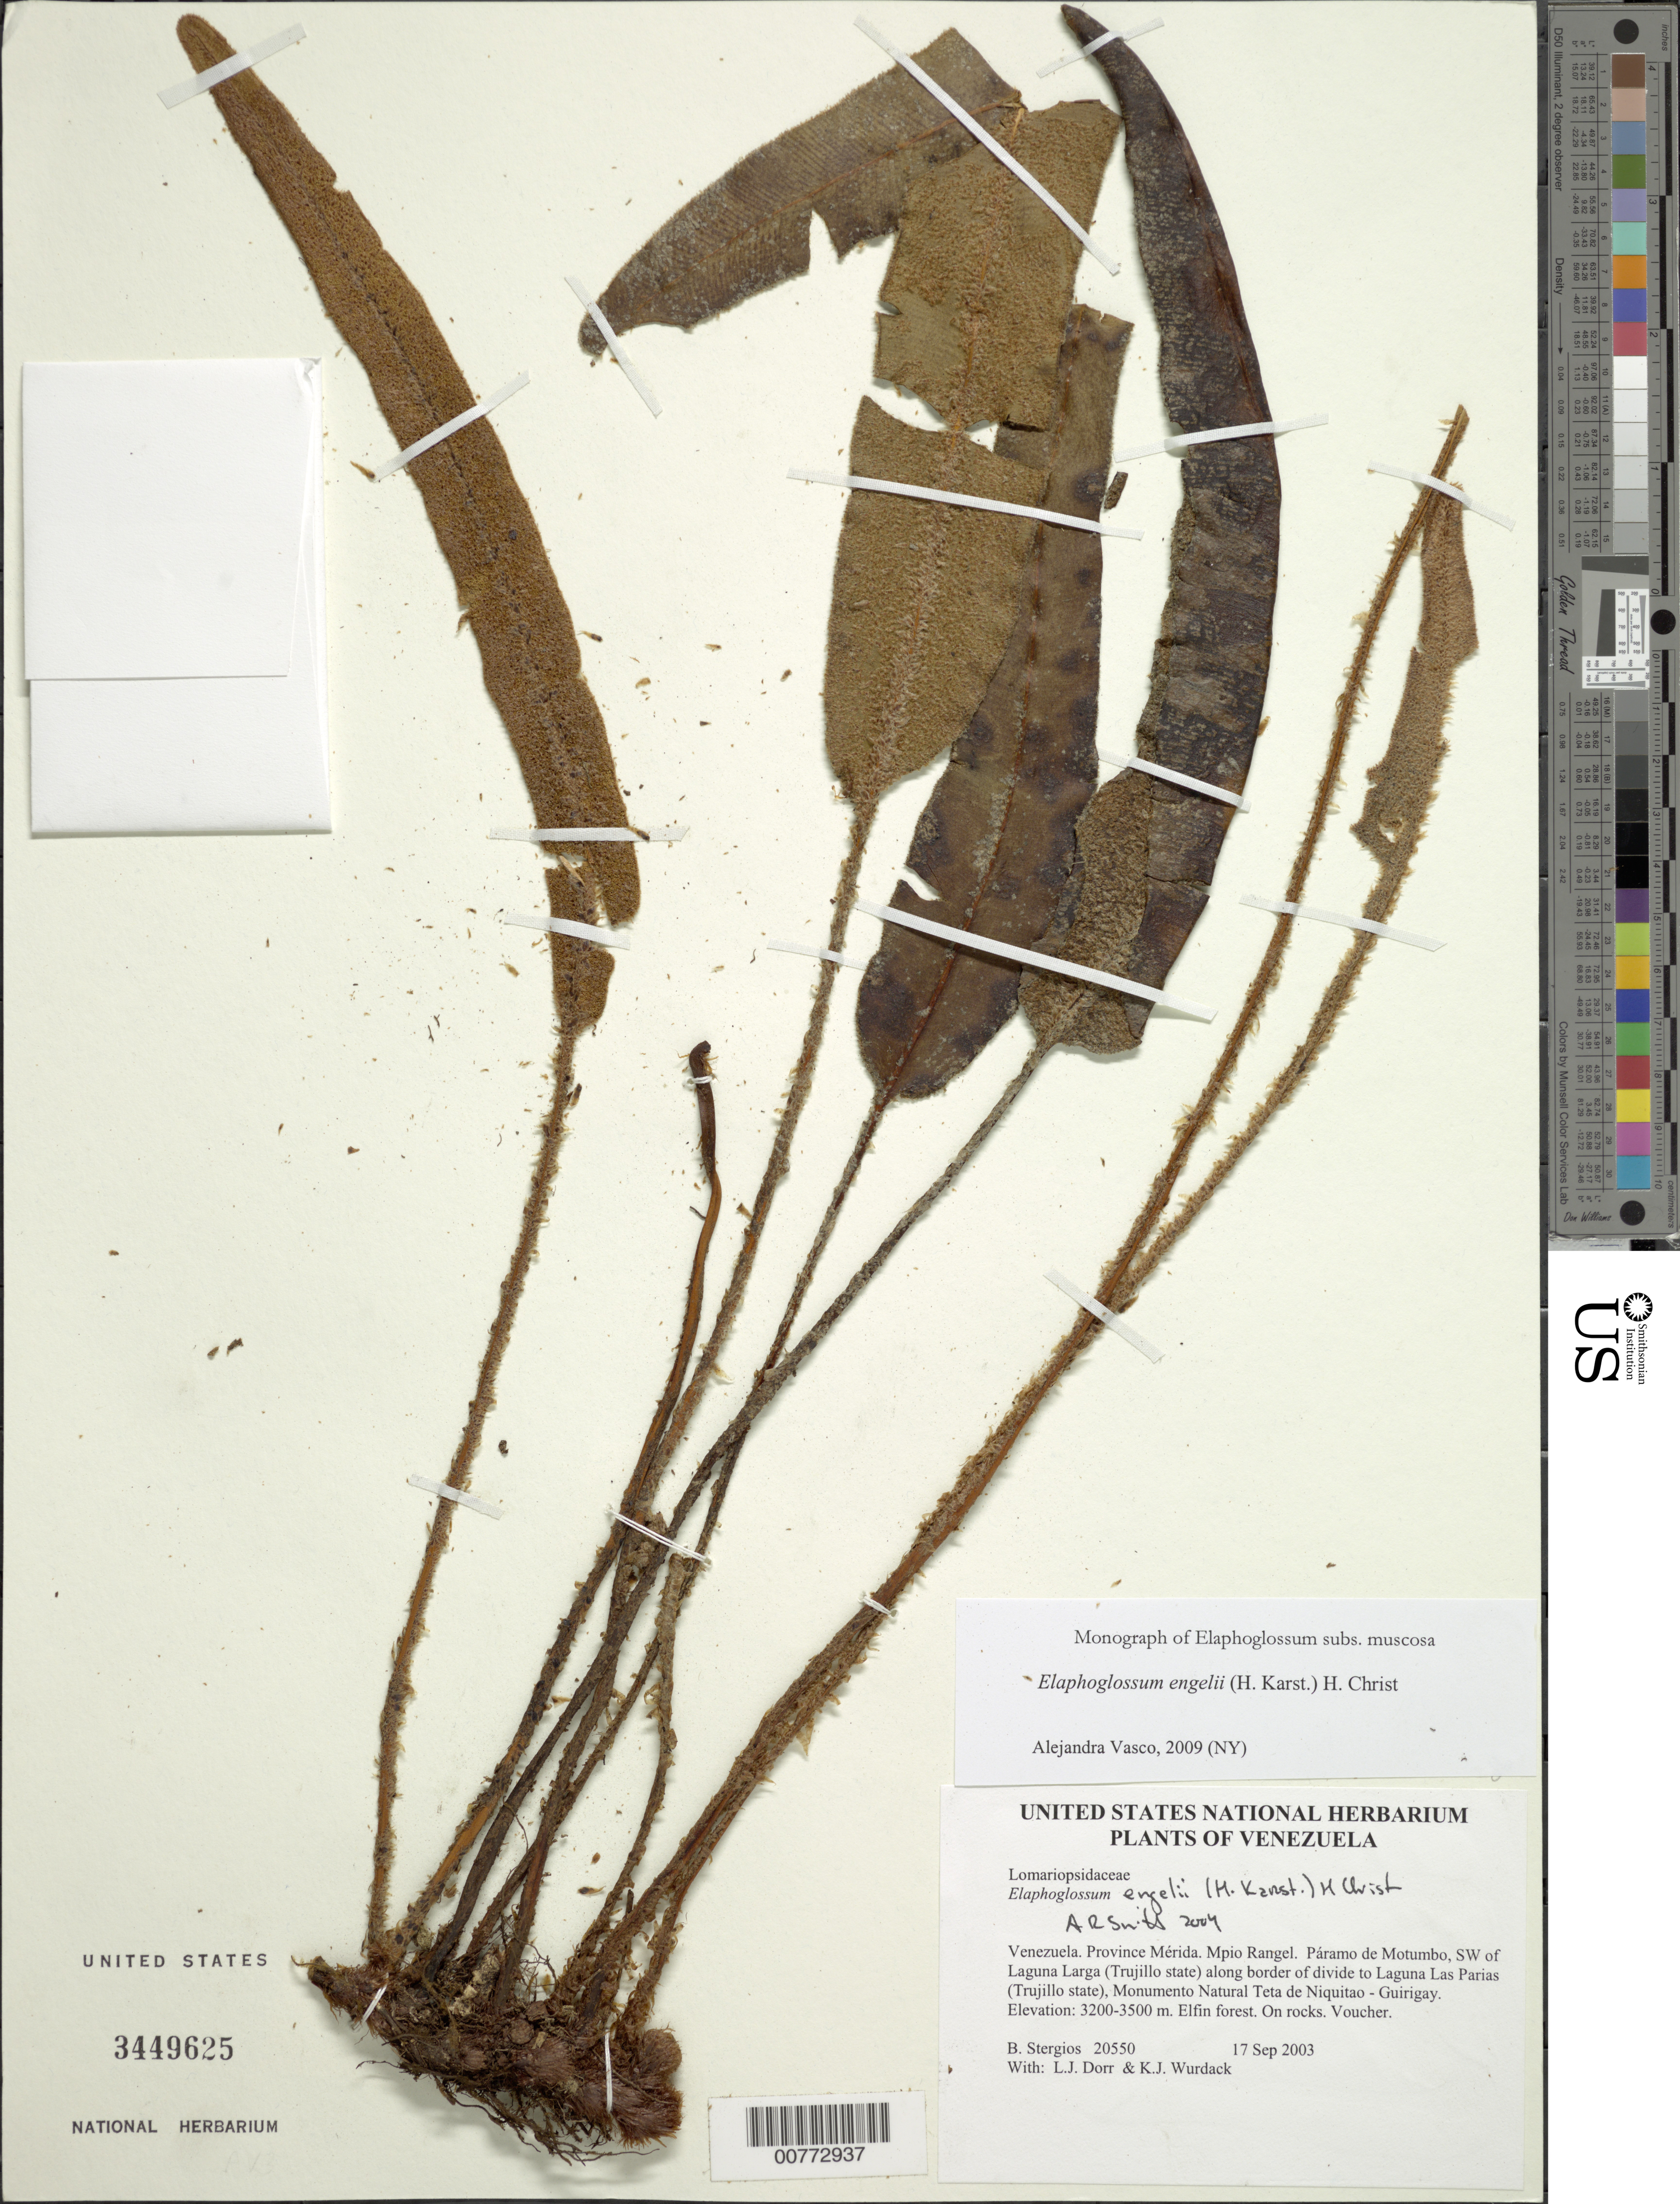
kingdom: Plantae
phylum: Tracheophyta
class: Polypodiopsida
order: Polypodiales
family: Dryopteridaceae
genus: Elaphoglossum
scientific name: Elaphoglossum engelii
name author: (H. Karst.) Christ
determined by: Smith, Alan R., (UC)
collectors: B. G. Stergios, L. J. Dorr & K. Wurdack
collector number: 20550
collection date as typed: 17 Sep 2003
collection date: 2003-09-17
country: Venezuela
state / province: Mérida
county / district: Rangel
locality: Páramo de Motumbo, NW of Laguna Larga (Trujillo state), Monumento Natural Teta de Niquitao - Guirigay.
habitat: Elfin forest.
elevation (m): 3200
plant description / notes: PORT, US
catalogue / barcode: US 3449625